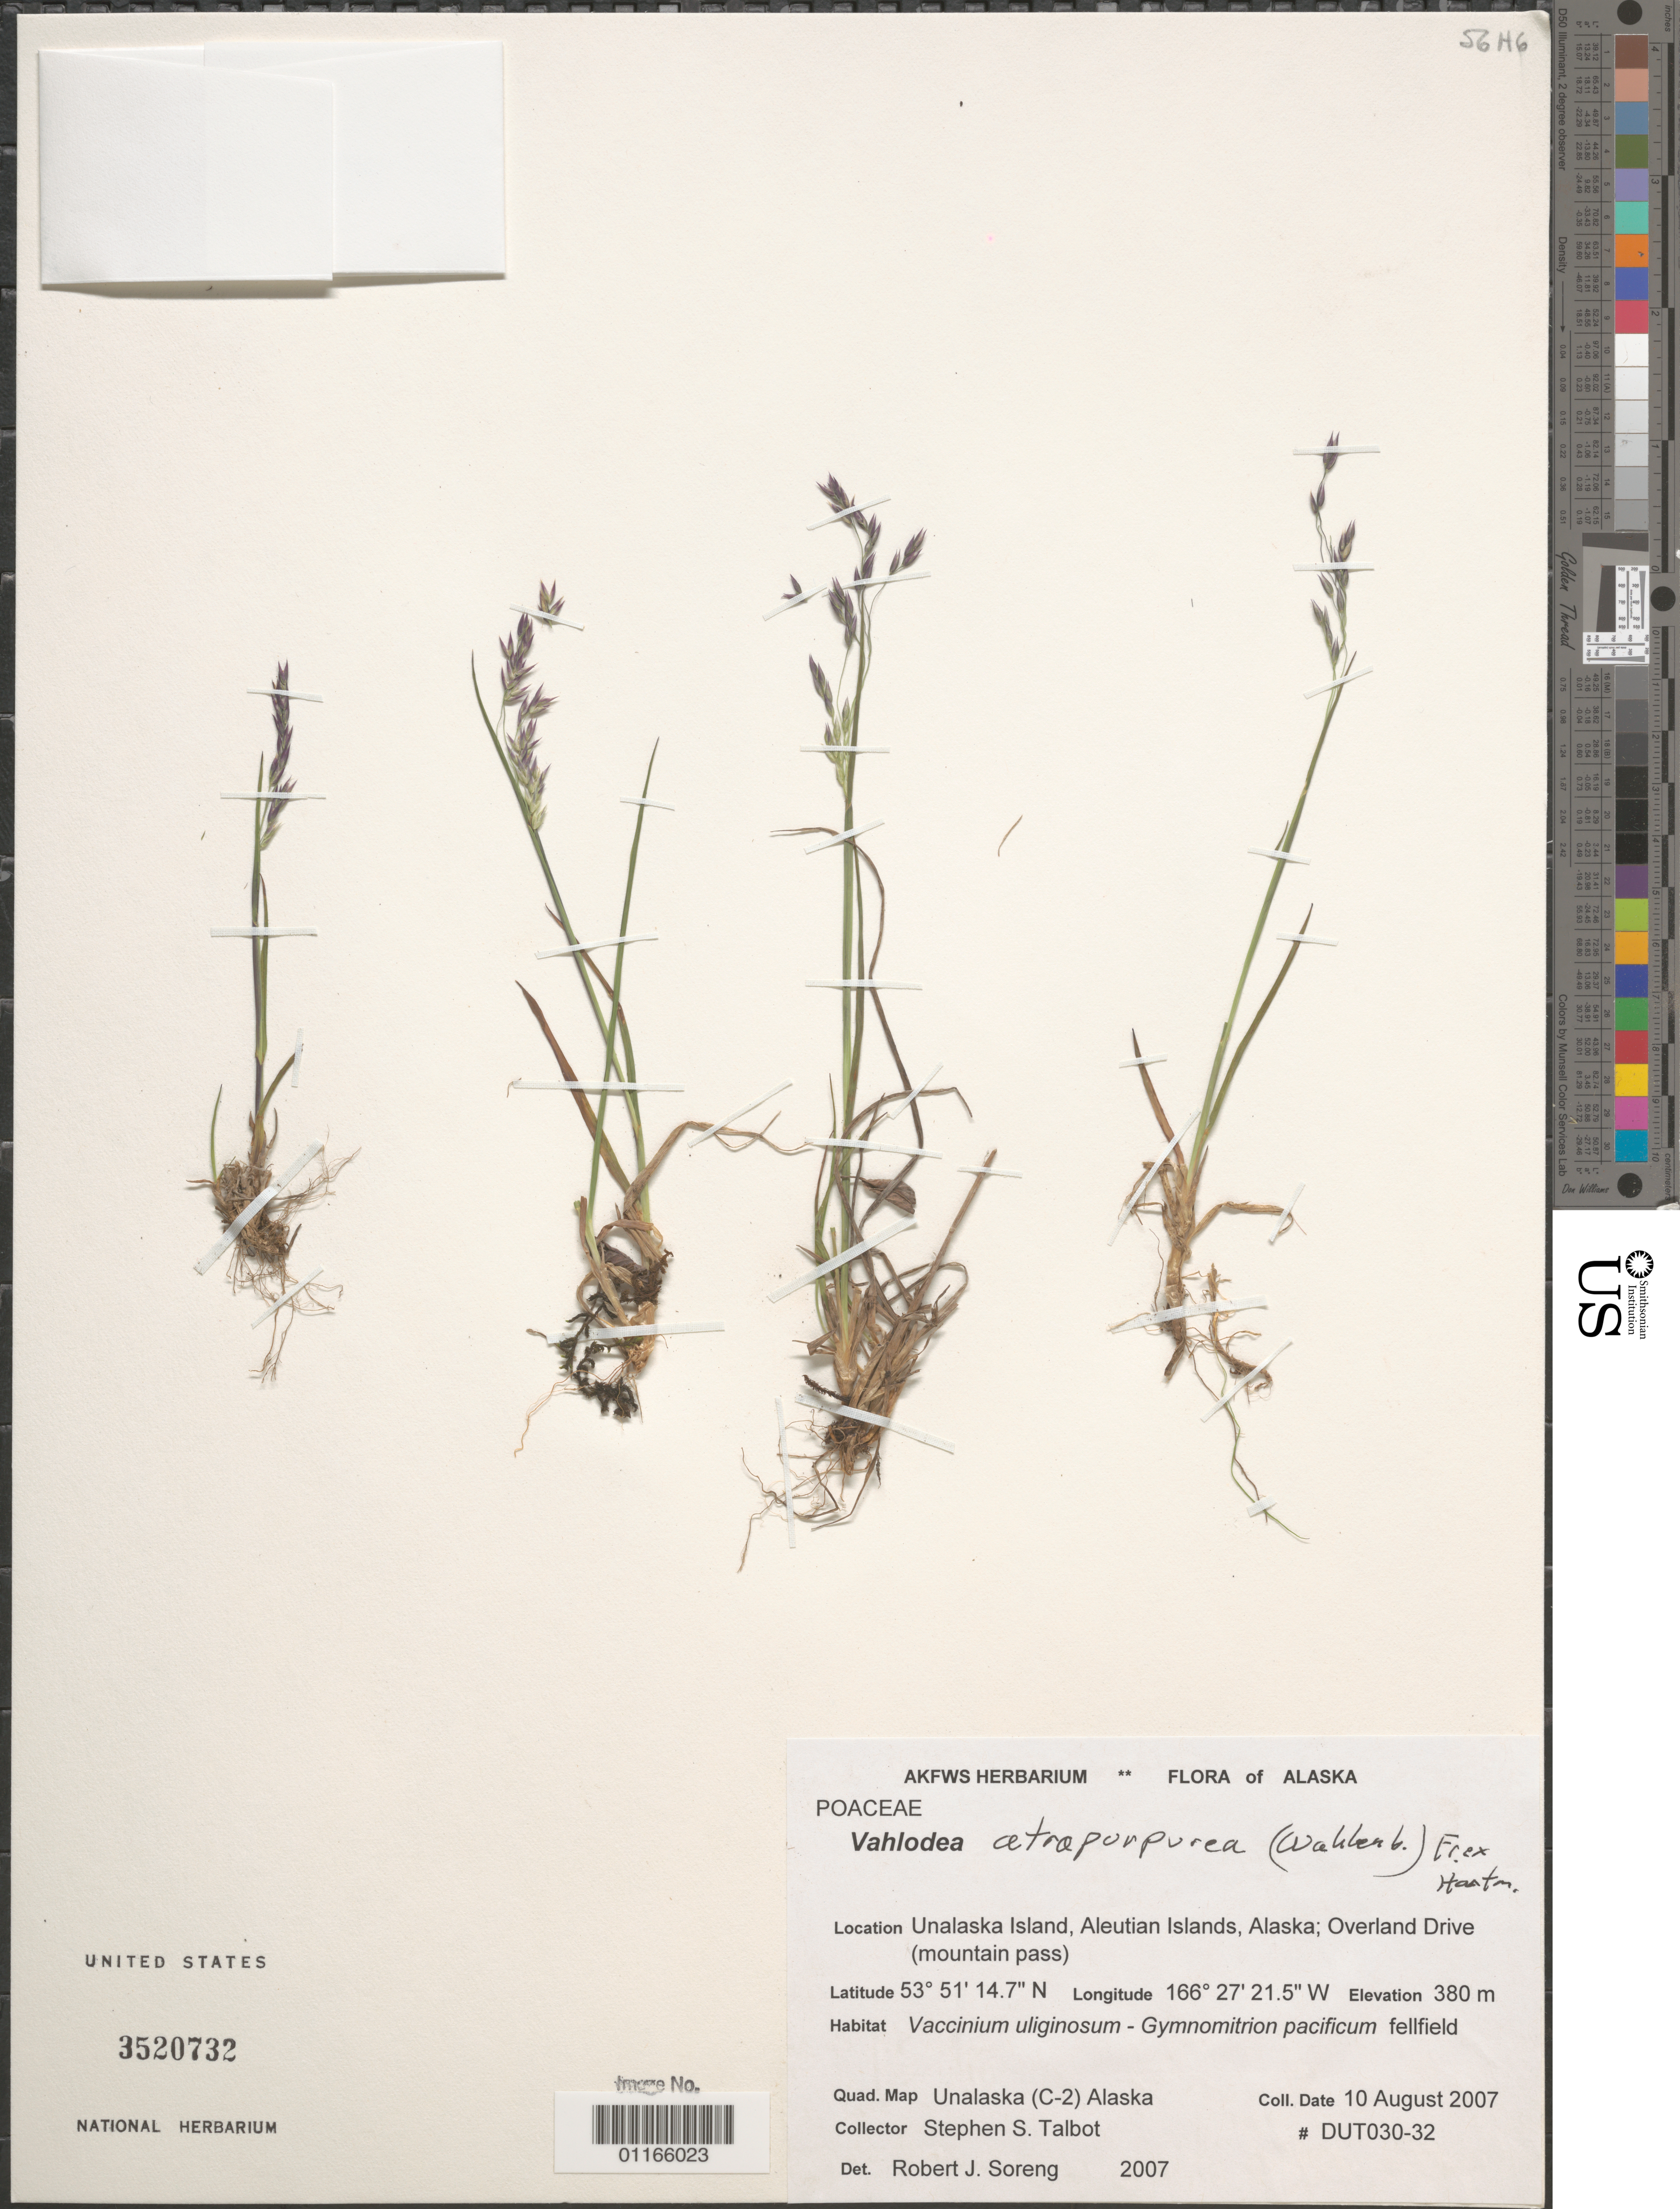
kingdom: Plantae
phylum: Tracheophyta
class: Liliopsida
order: Poales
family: Poaceae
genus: Vahlodea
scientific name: Vahlodea atropurpurea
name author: (Wahlenb.) Fr. ex Hartm.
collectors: S. S. Talbot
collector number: DUT030-32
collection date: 2007-08-10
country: United States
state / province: Alaska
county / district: Aleutian Islands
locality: Unalaska Island; Overland Drive (mountain pass)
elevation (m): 380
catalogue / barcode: US 3520732